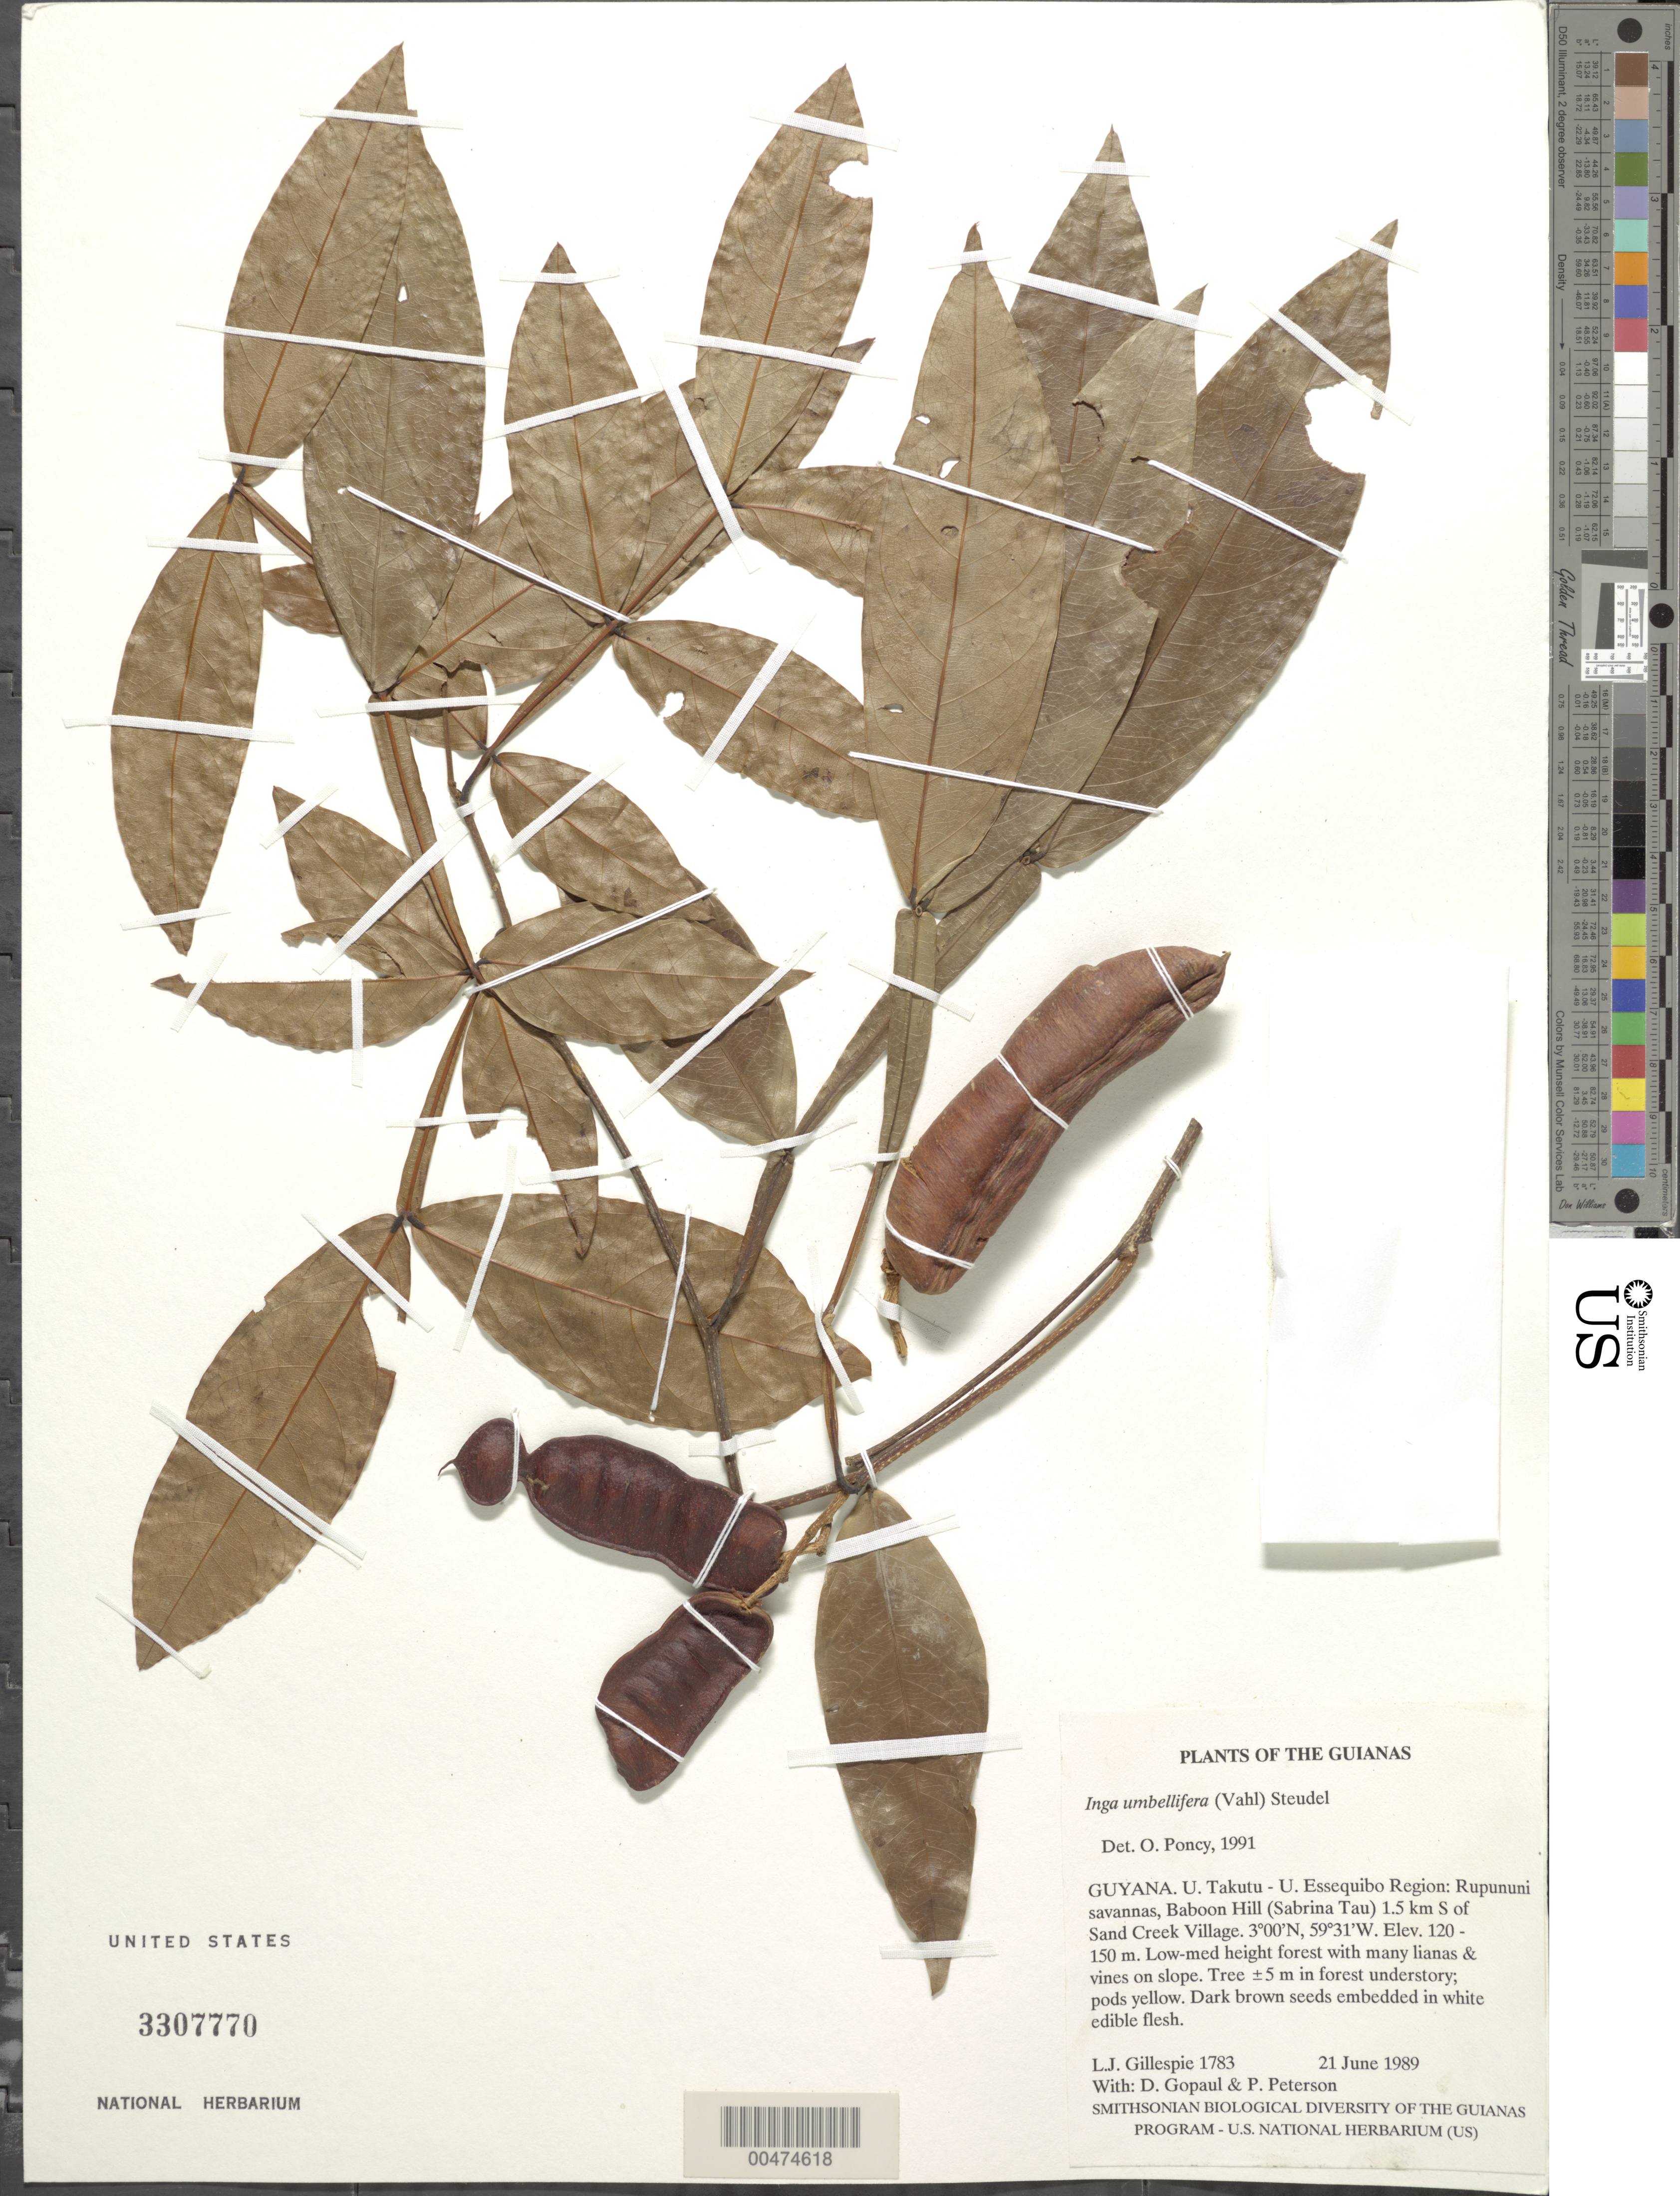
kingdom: Plantae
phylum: Tracheophyta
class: Magnoliopsida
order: Fabales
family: Fabaceae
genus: Inga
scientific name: Inga umbellifera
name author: (Vahl) Steud. ex DC.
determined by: Poncy, O.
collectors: L. J. Gillespie, D. Gopaul & P. M. Peterson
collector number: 1783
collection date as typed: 23 June 1989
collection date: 1989-06-23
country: Guyana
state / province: U. Takutu-U. Essequibo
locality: Rupununi savannas, Baboon Hill (Sabrina Tau) 1.5 km S of Sand Creek Village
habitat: Low-med height forest with many lianas & vines on slope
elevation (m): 330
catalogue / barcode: US 3307770